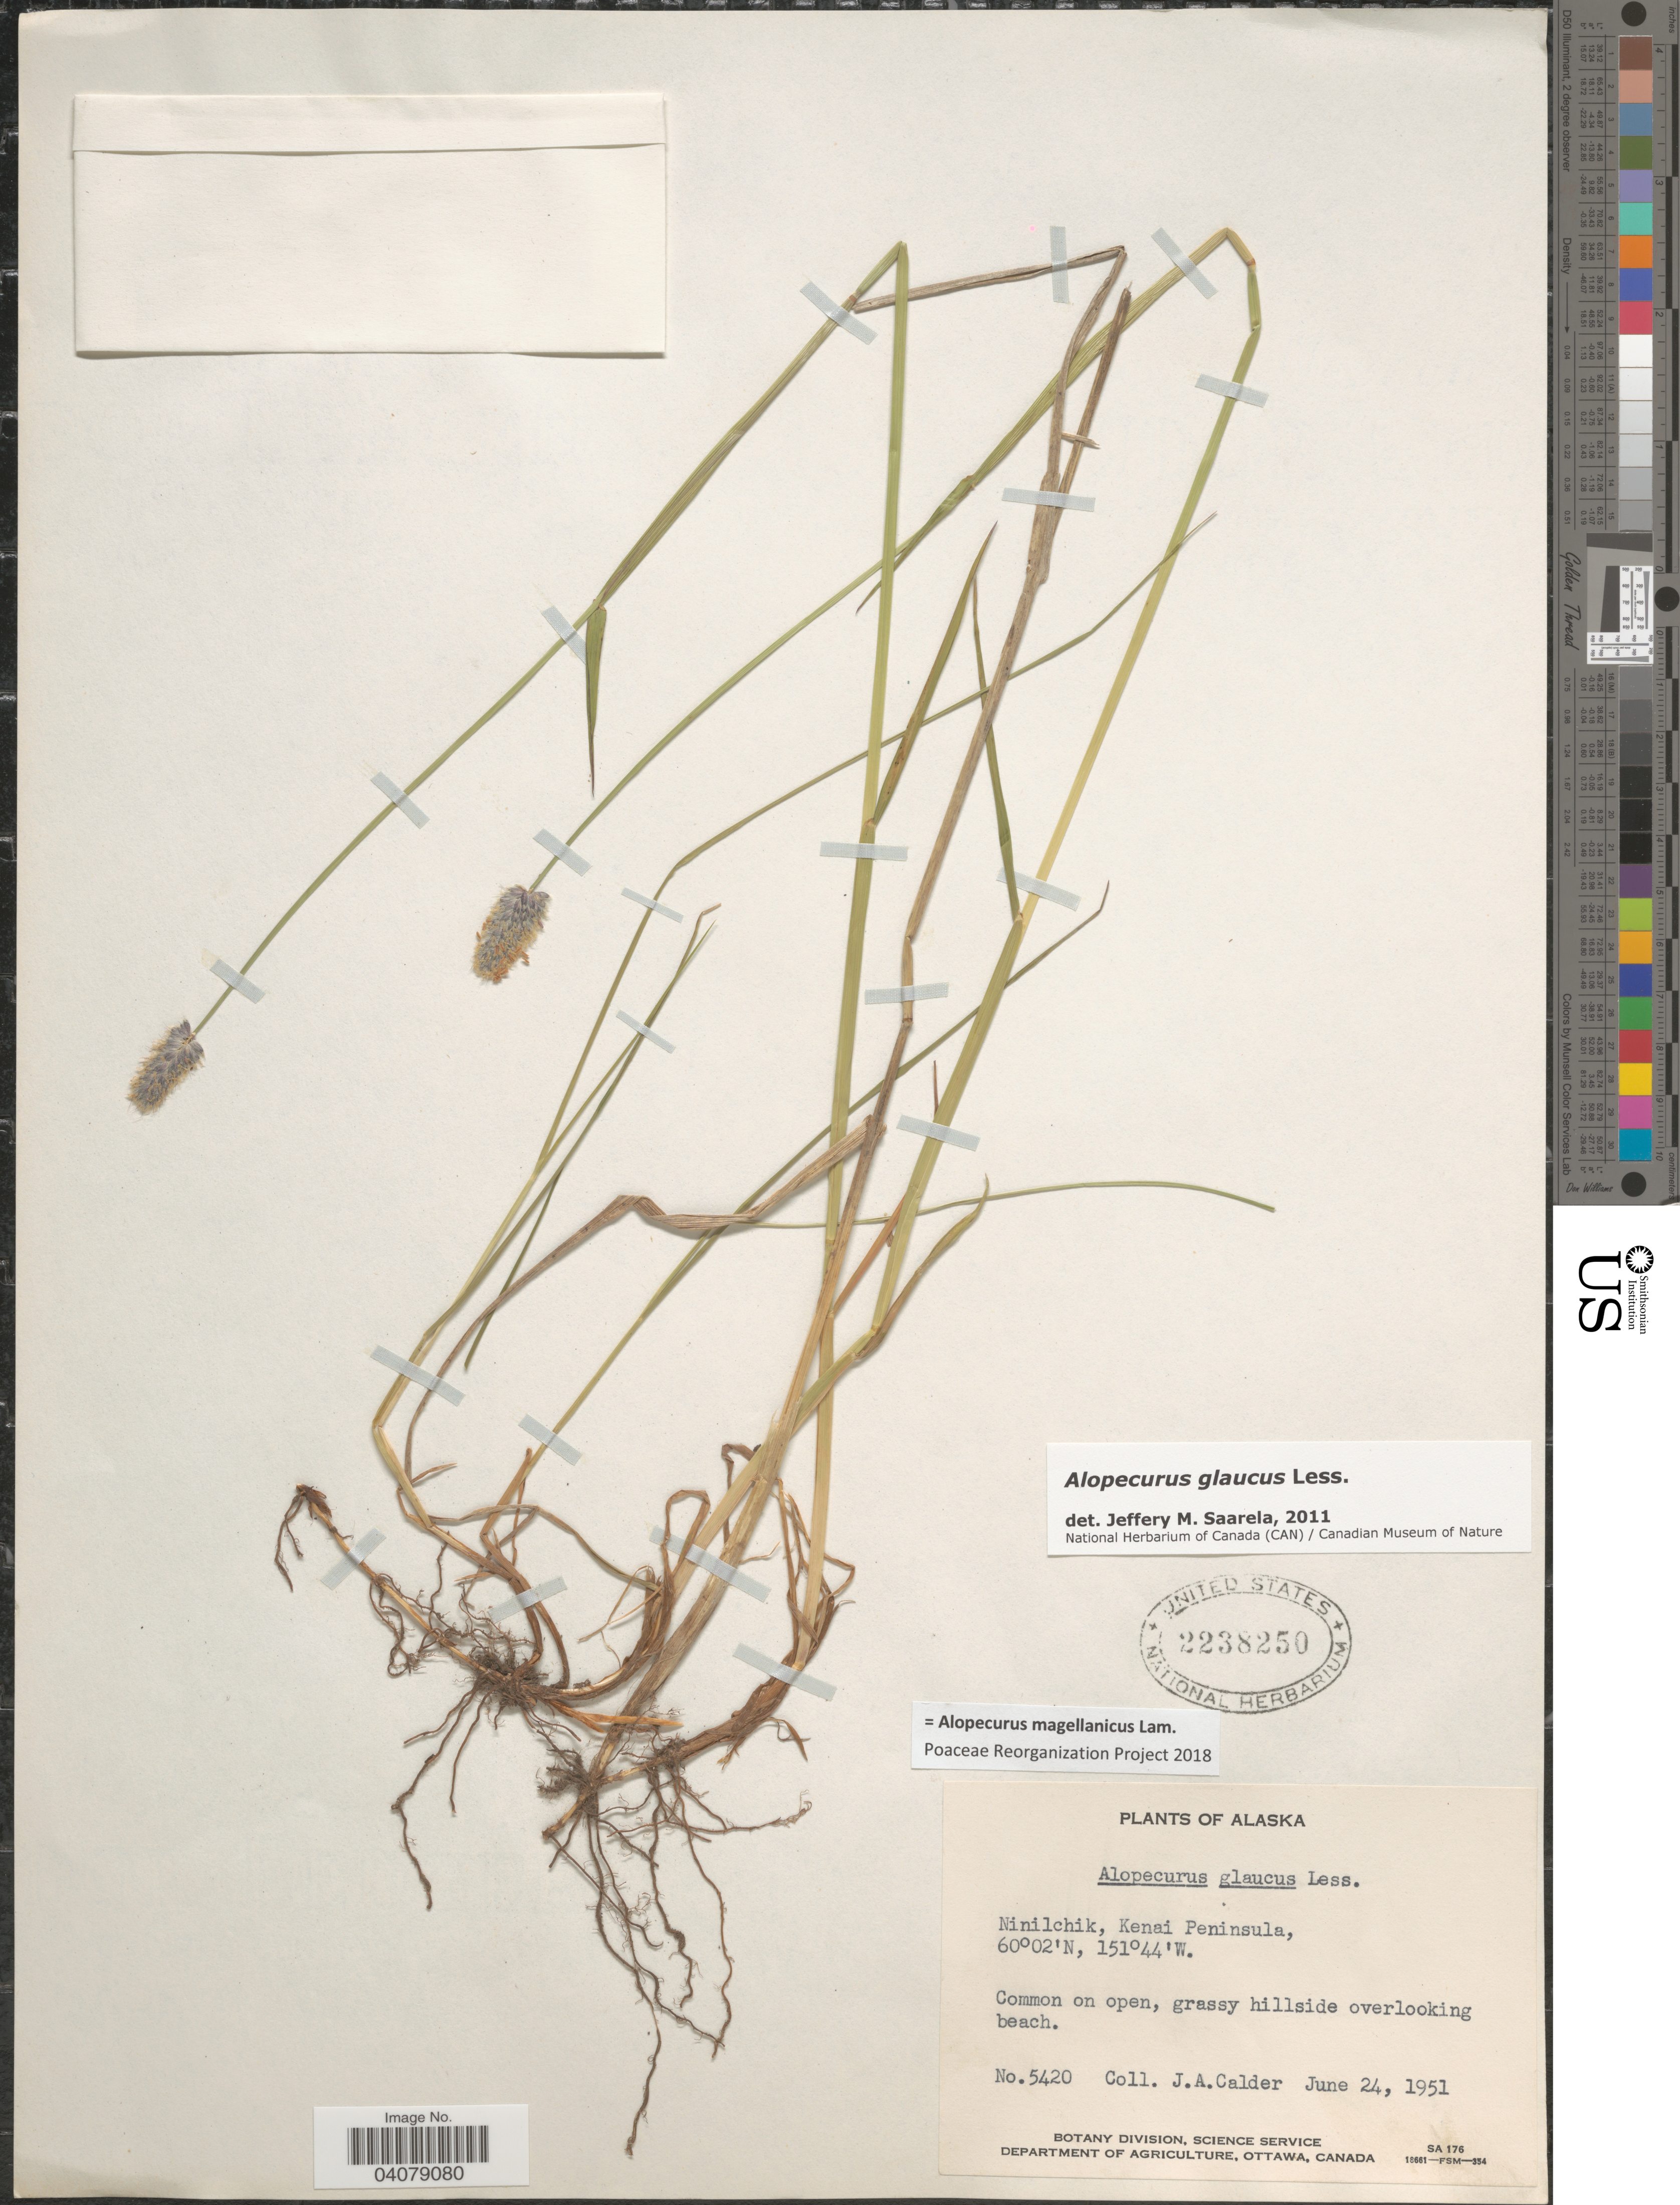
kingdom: Plantae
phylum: Tracheophyta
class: Liliopsida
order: Poales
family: Poaceae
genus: Alopecurus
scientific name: Alopecurus magellanicus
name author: Lam.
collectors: J. A. Calder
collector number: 5420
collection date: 1951-06-24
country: United States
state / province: Alaska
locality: Ninilchik, Kenai Peninsula. Common on open, grassy hillside overlooking beach.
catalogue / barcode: US 2238250